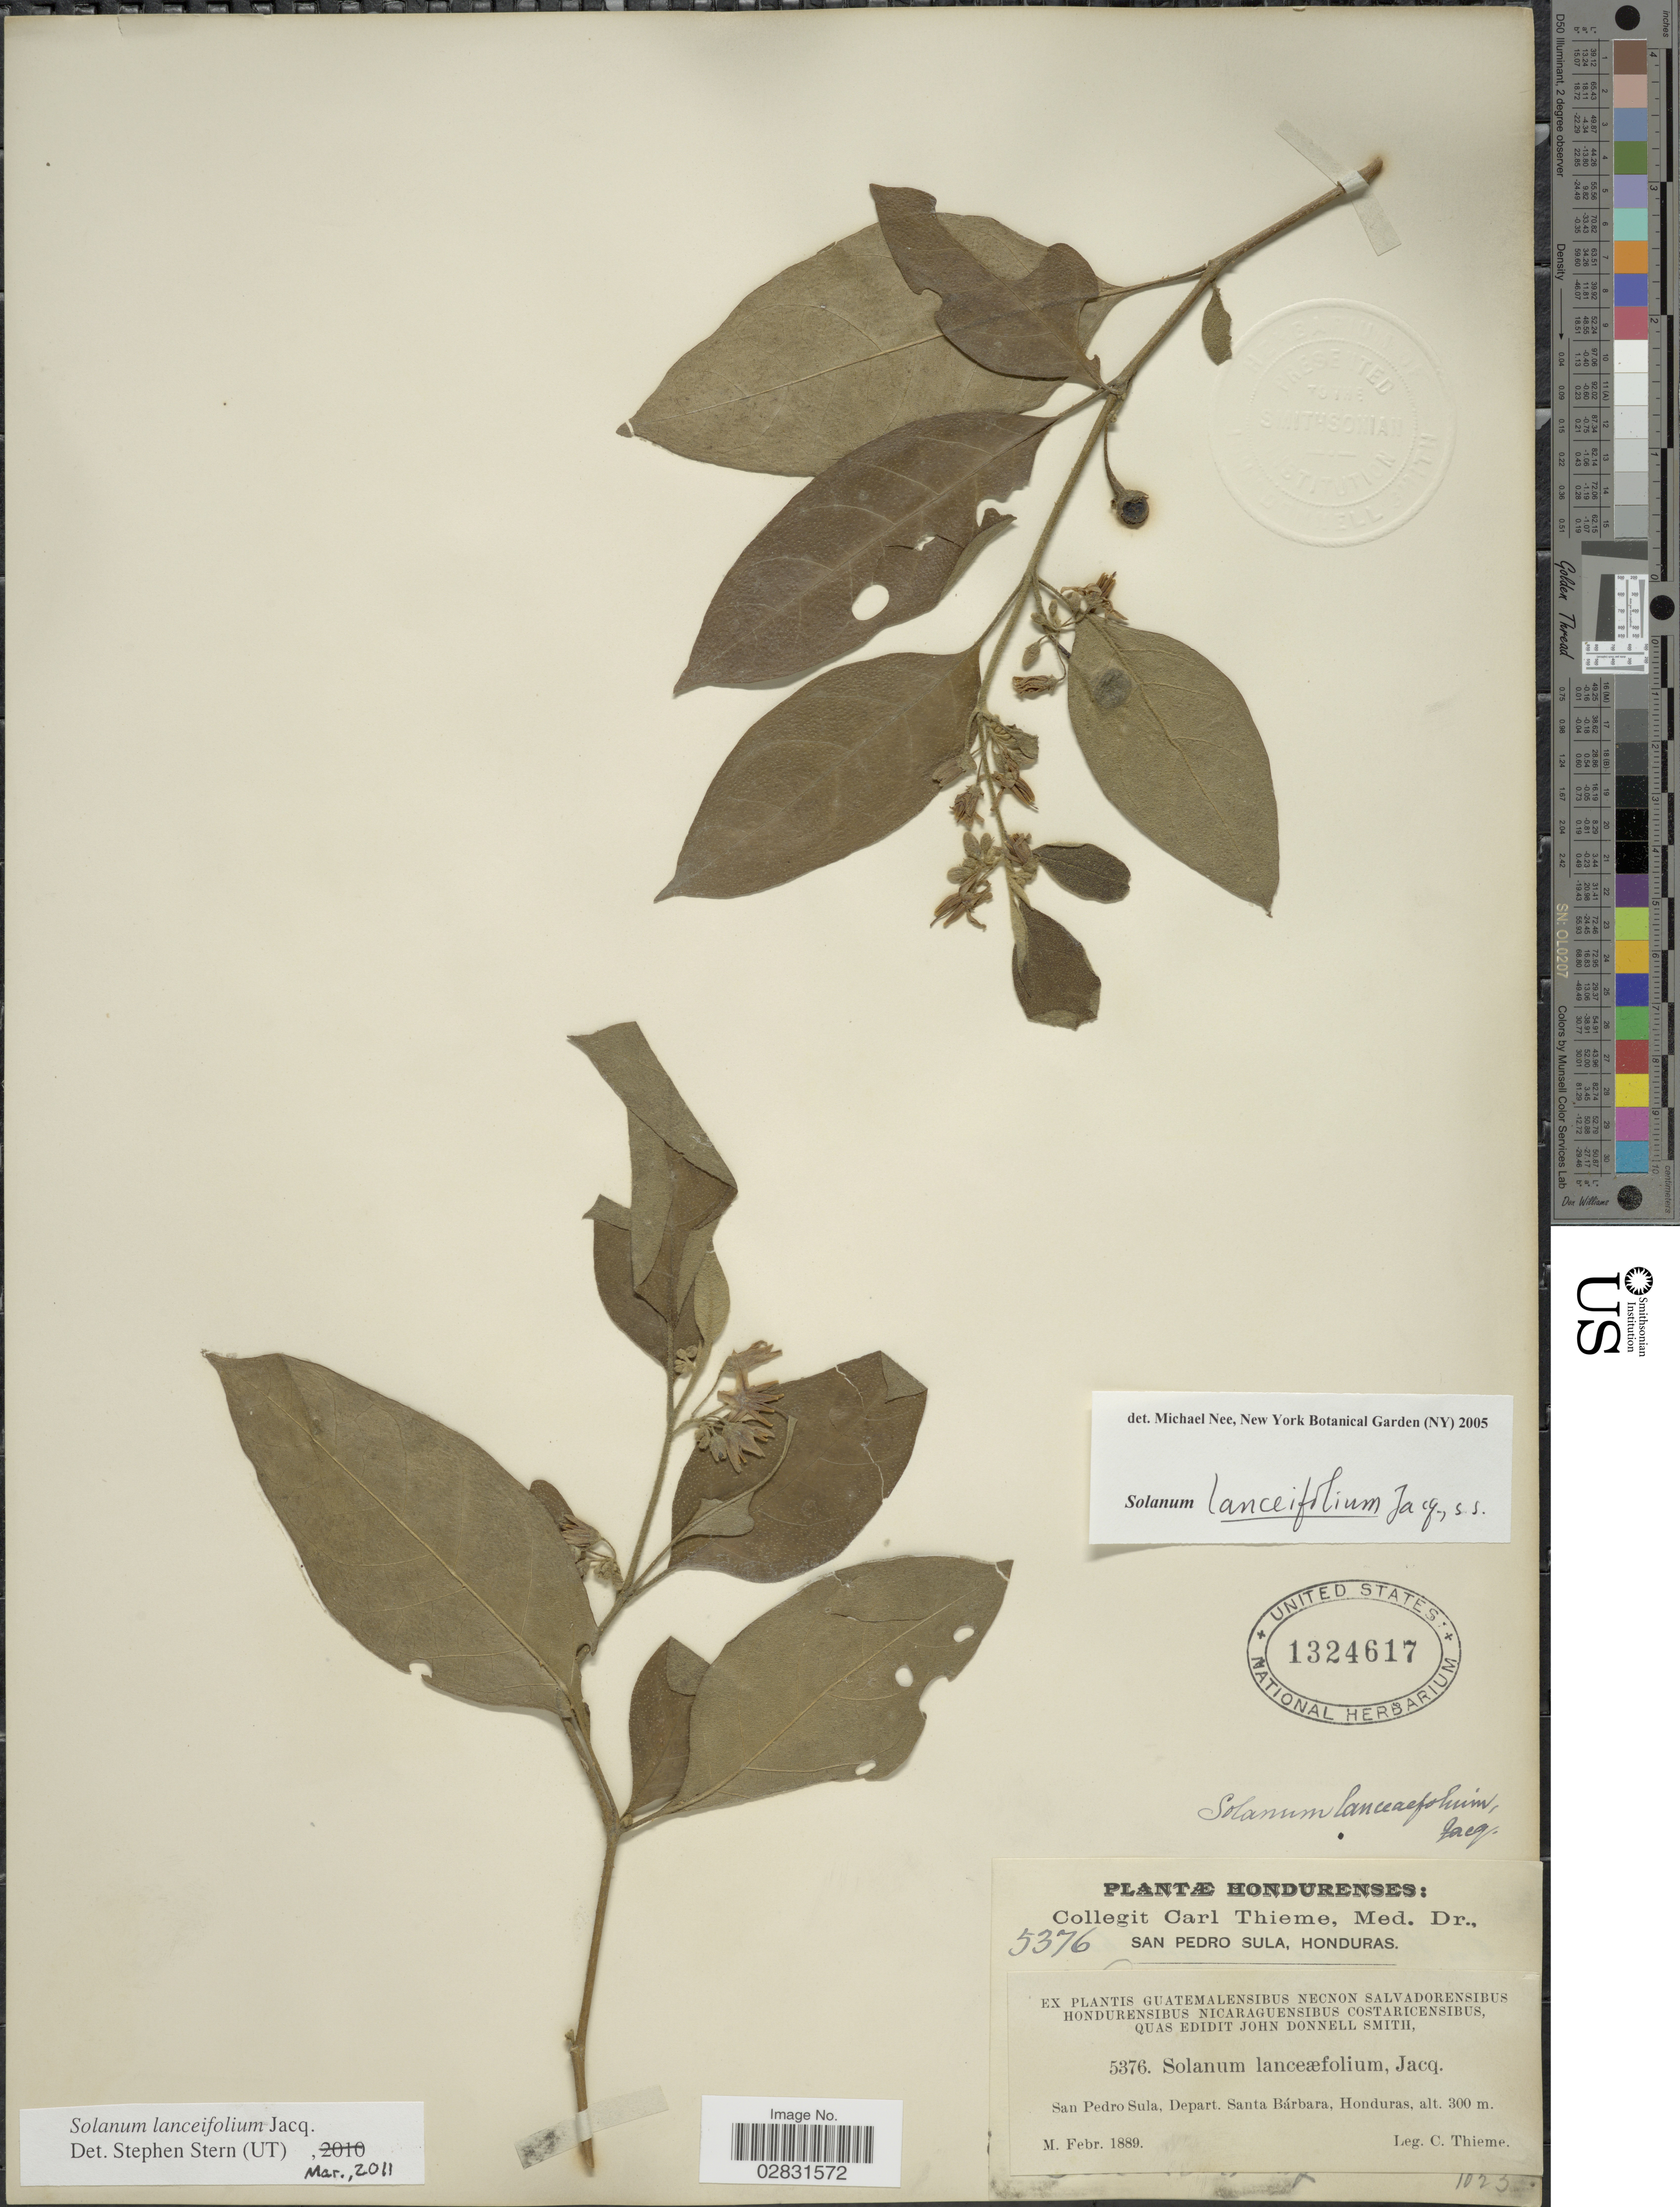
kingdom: Plantae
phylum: Tracheophyta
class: Magnoliopsida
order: Solanales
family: Solanaceae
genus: Solanum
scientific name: Solanum lanceifolium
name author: Jacq.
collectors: C. Thieme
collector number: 5376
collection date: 1889-02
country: Honduras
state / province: Santa Bárbara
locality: San Pedro Sula, Depart. Santa Bárbara.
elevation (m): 300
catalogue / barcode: US 1324617